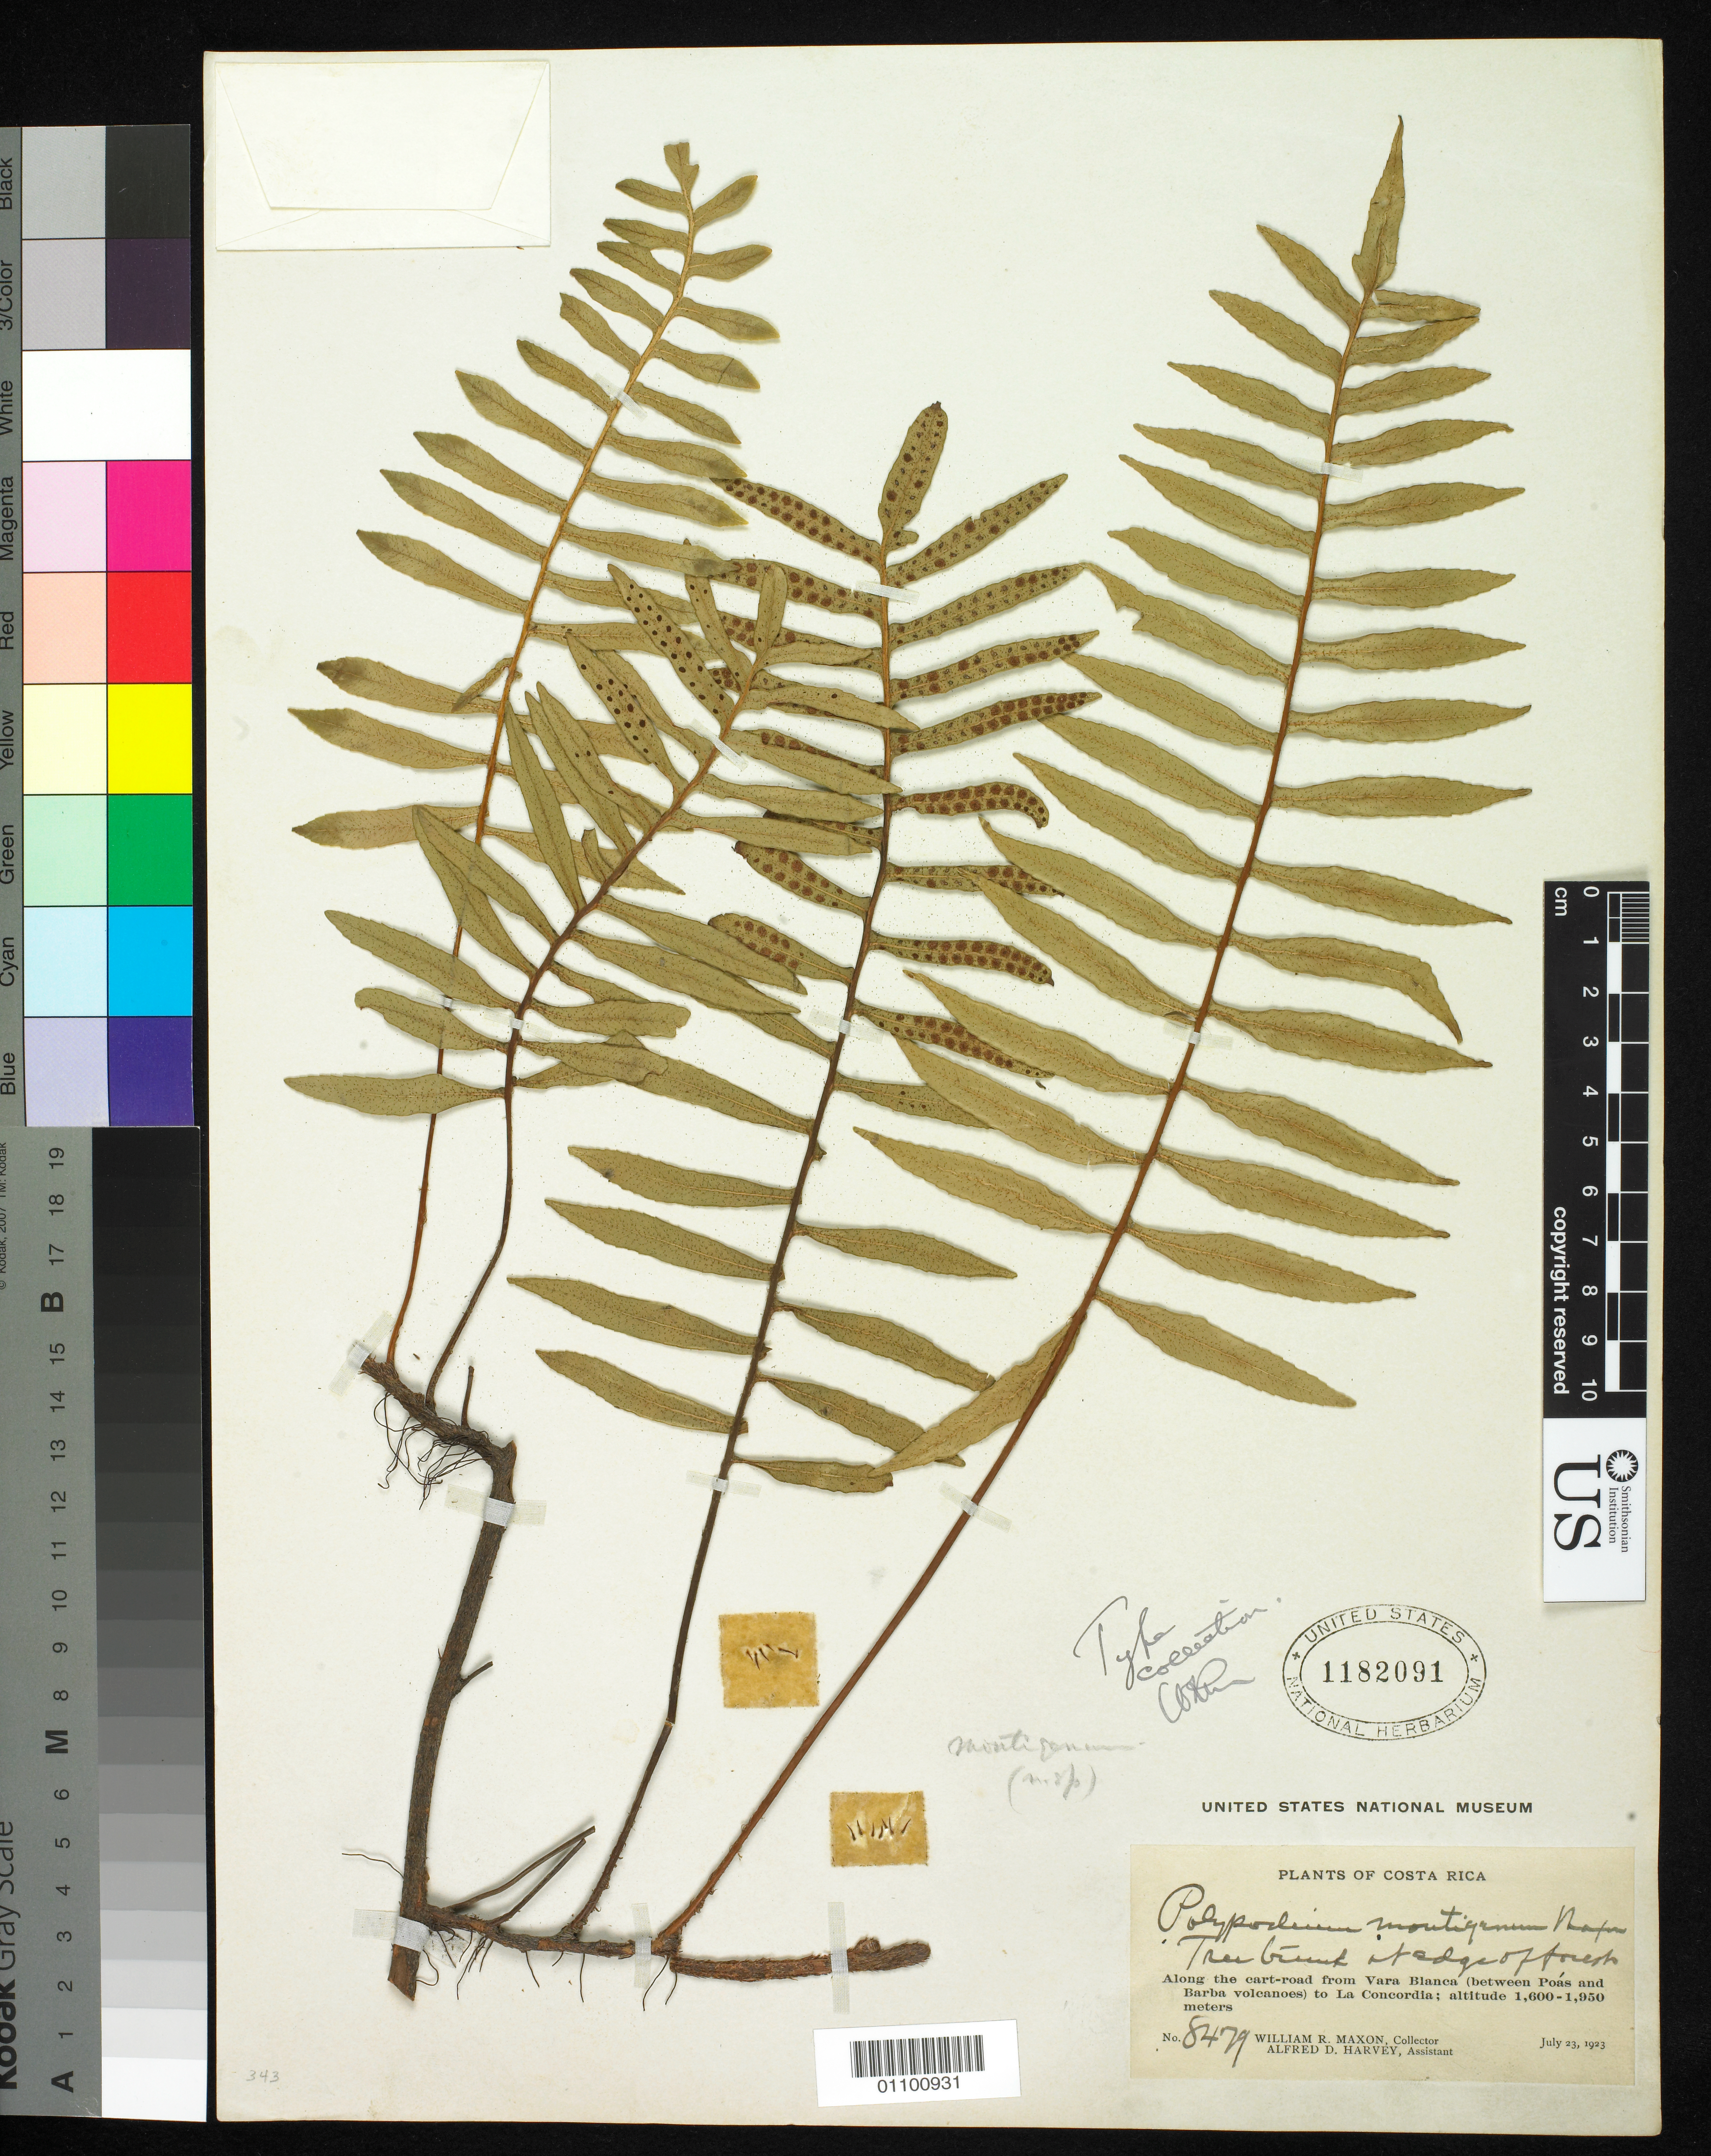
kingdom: Plantae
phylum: Tracheophyta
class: Polypodiopsida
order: Polypodiales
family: Polypodiaceae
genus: Polypodium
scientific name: Polypodium montigenum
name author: Maxon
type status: Isotype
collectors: W. R. Maxon & A. D. Harvey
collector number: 8479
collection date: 1903-07-23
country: Costa Rica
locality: Along cart road from Vara Blanca, between Poas & Barba Volcanoes, to La Concordia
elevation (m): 1600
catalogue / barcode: US 1182091